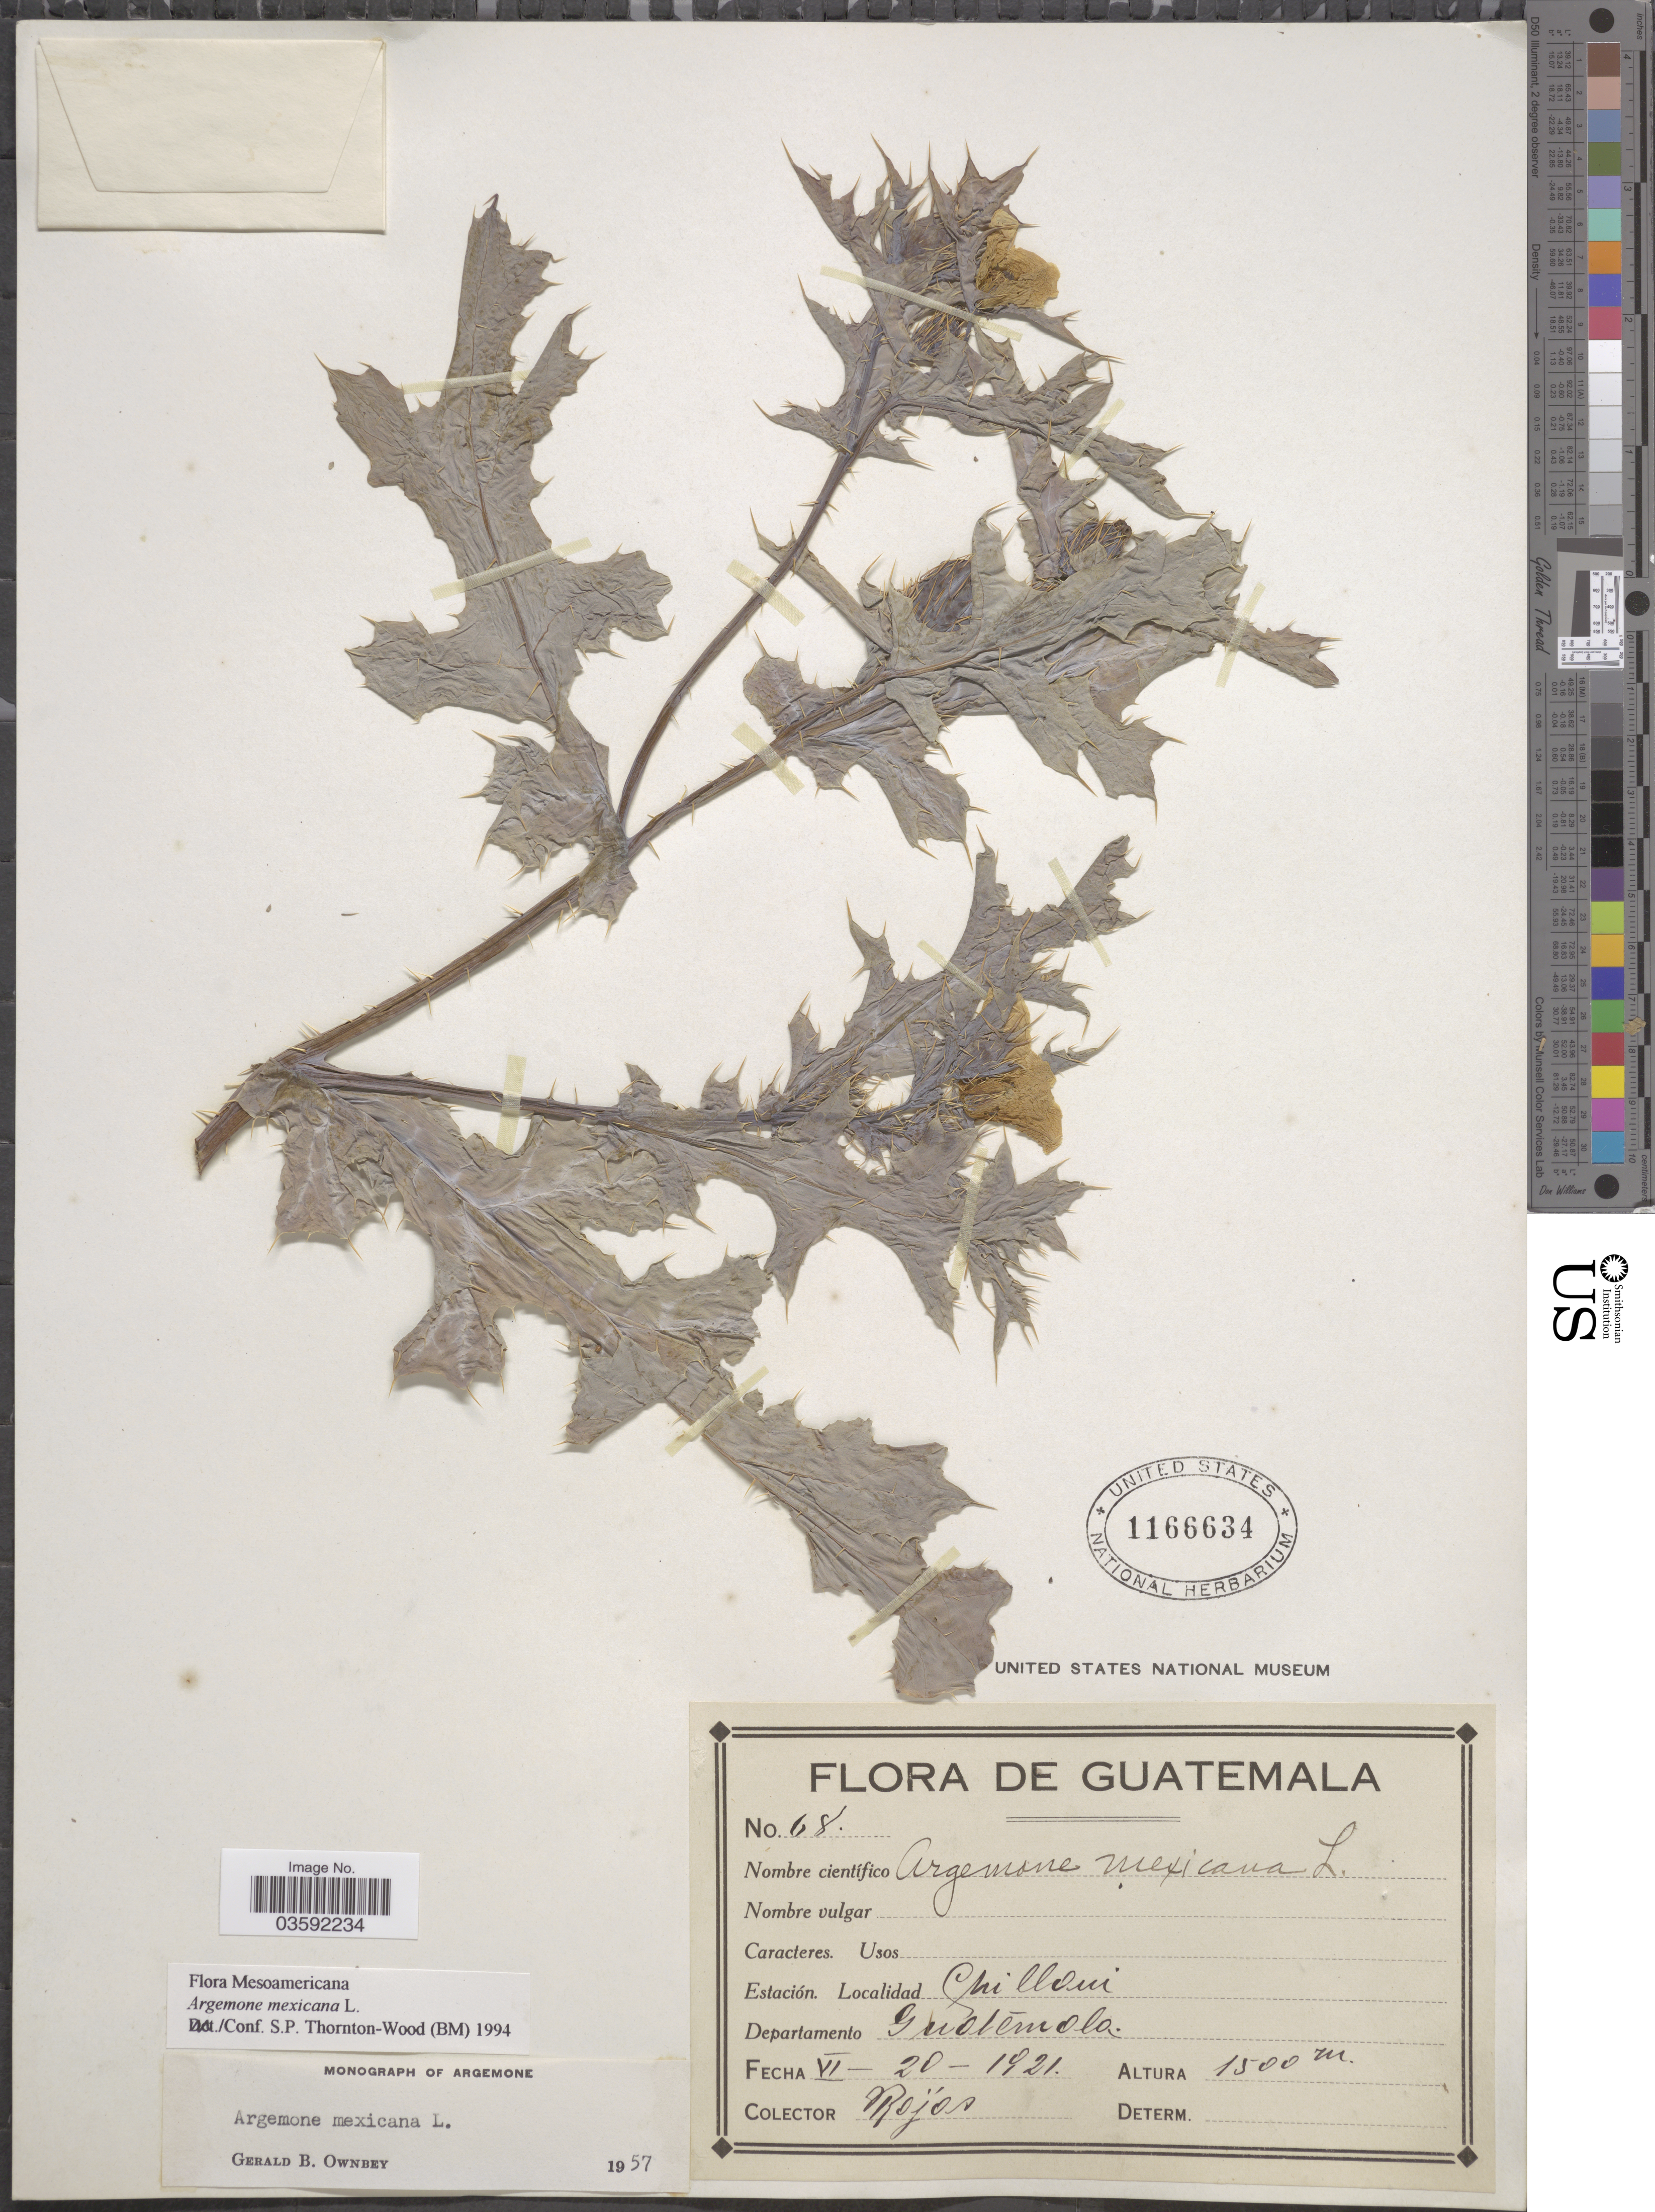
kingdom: Plantae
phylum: Tracheophyta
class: Magnoliopsida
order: Ranunculales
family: Papaveraceae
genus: Argemone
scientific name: Argemone mexicana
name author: L.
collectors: Rójos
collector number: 68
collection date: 1921-06-20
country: Guatemala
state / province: Guatemala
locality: Chillani. Departamento Guatemala.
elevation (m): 1500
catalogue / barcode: US 1166634